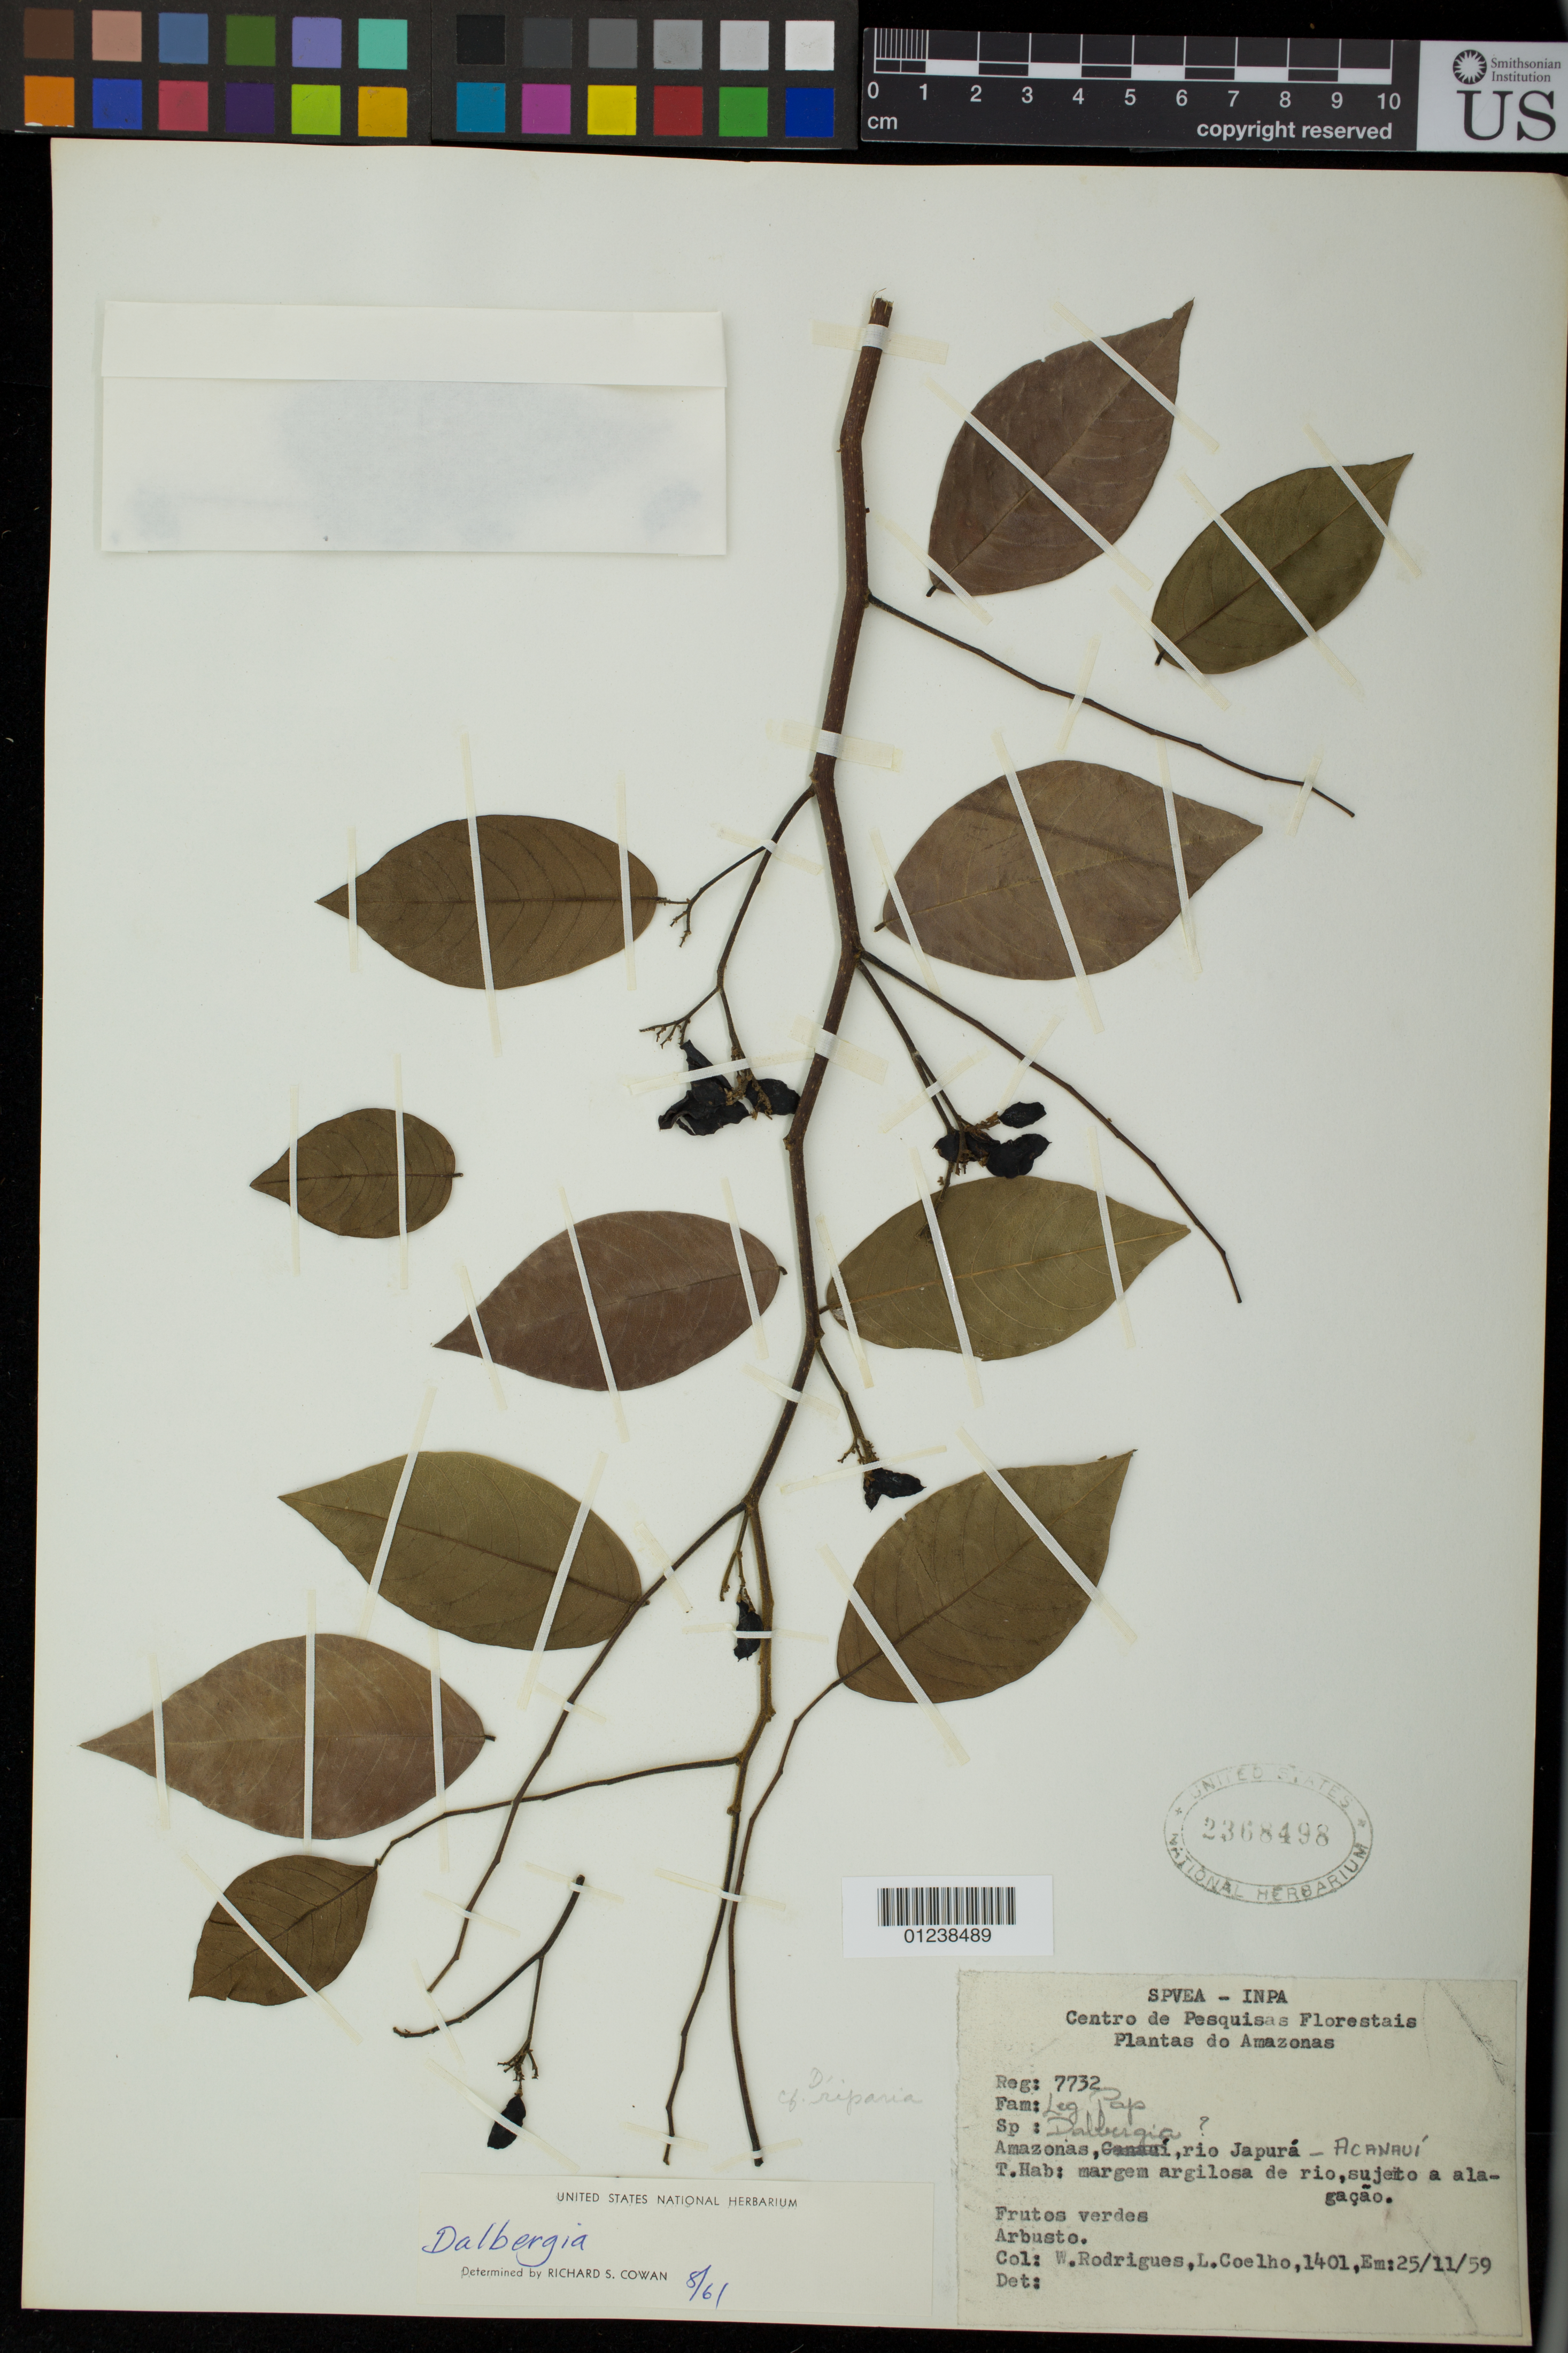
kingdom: Plantae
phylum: Tracheophyta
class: Magnoliopsida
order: Fabales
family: Fabaceae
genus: Dalbergia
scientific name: Dalbergia riparia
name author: (Mart.) Benth.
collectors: W. Rodrigues & L. Coelho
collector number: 1401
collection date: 1959-11-25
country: Brazil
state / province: Amazonas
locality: rio Japura, rio Acanaui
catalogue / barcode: US 2368498